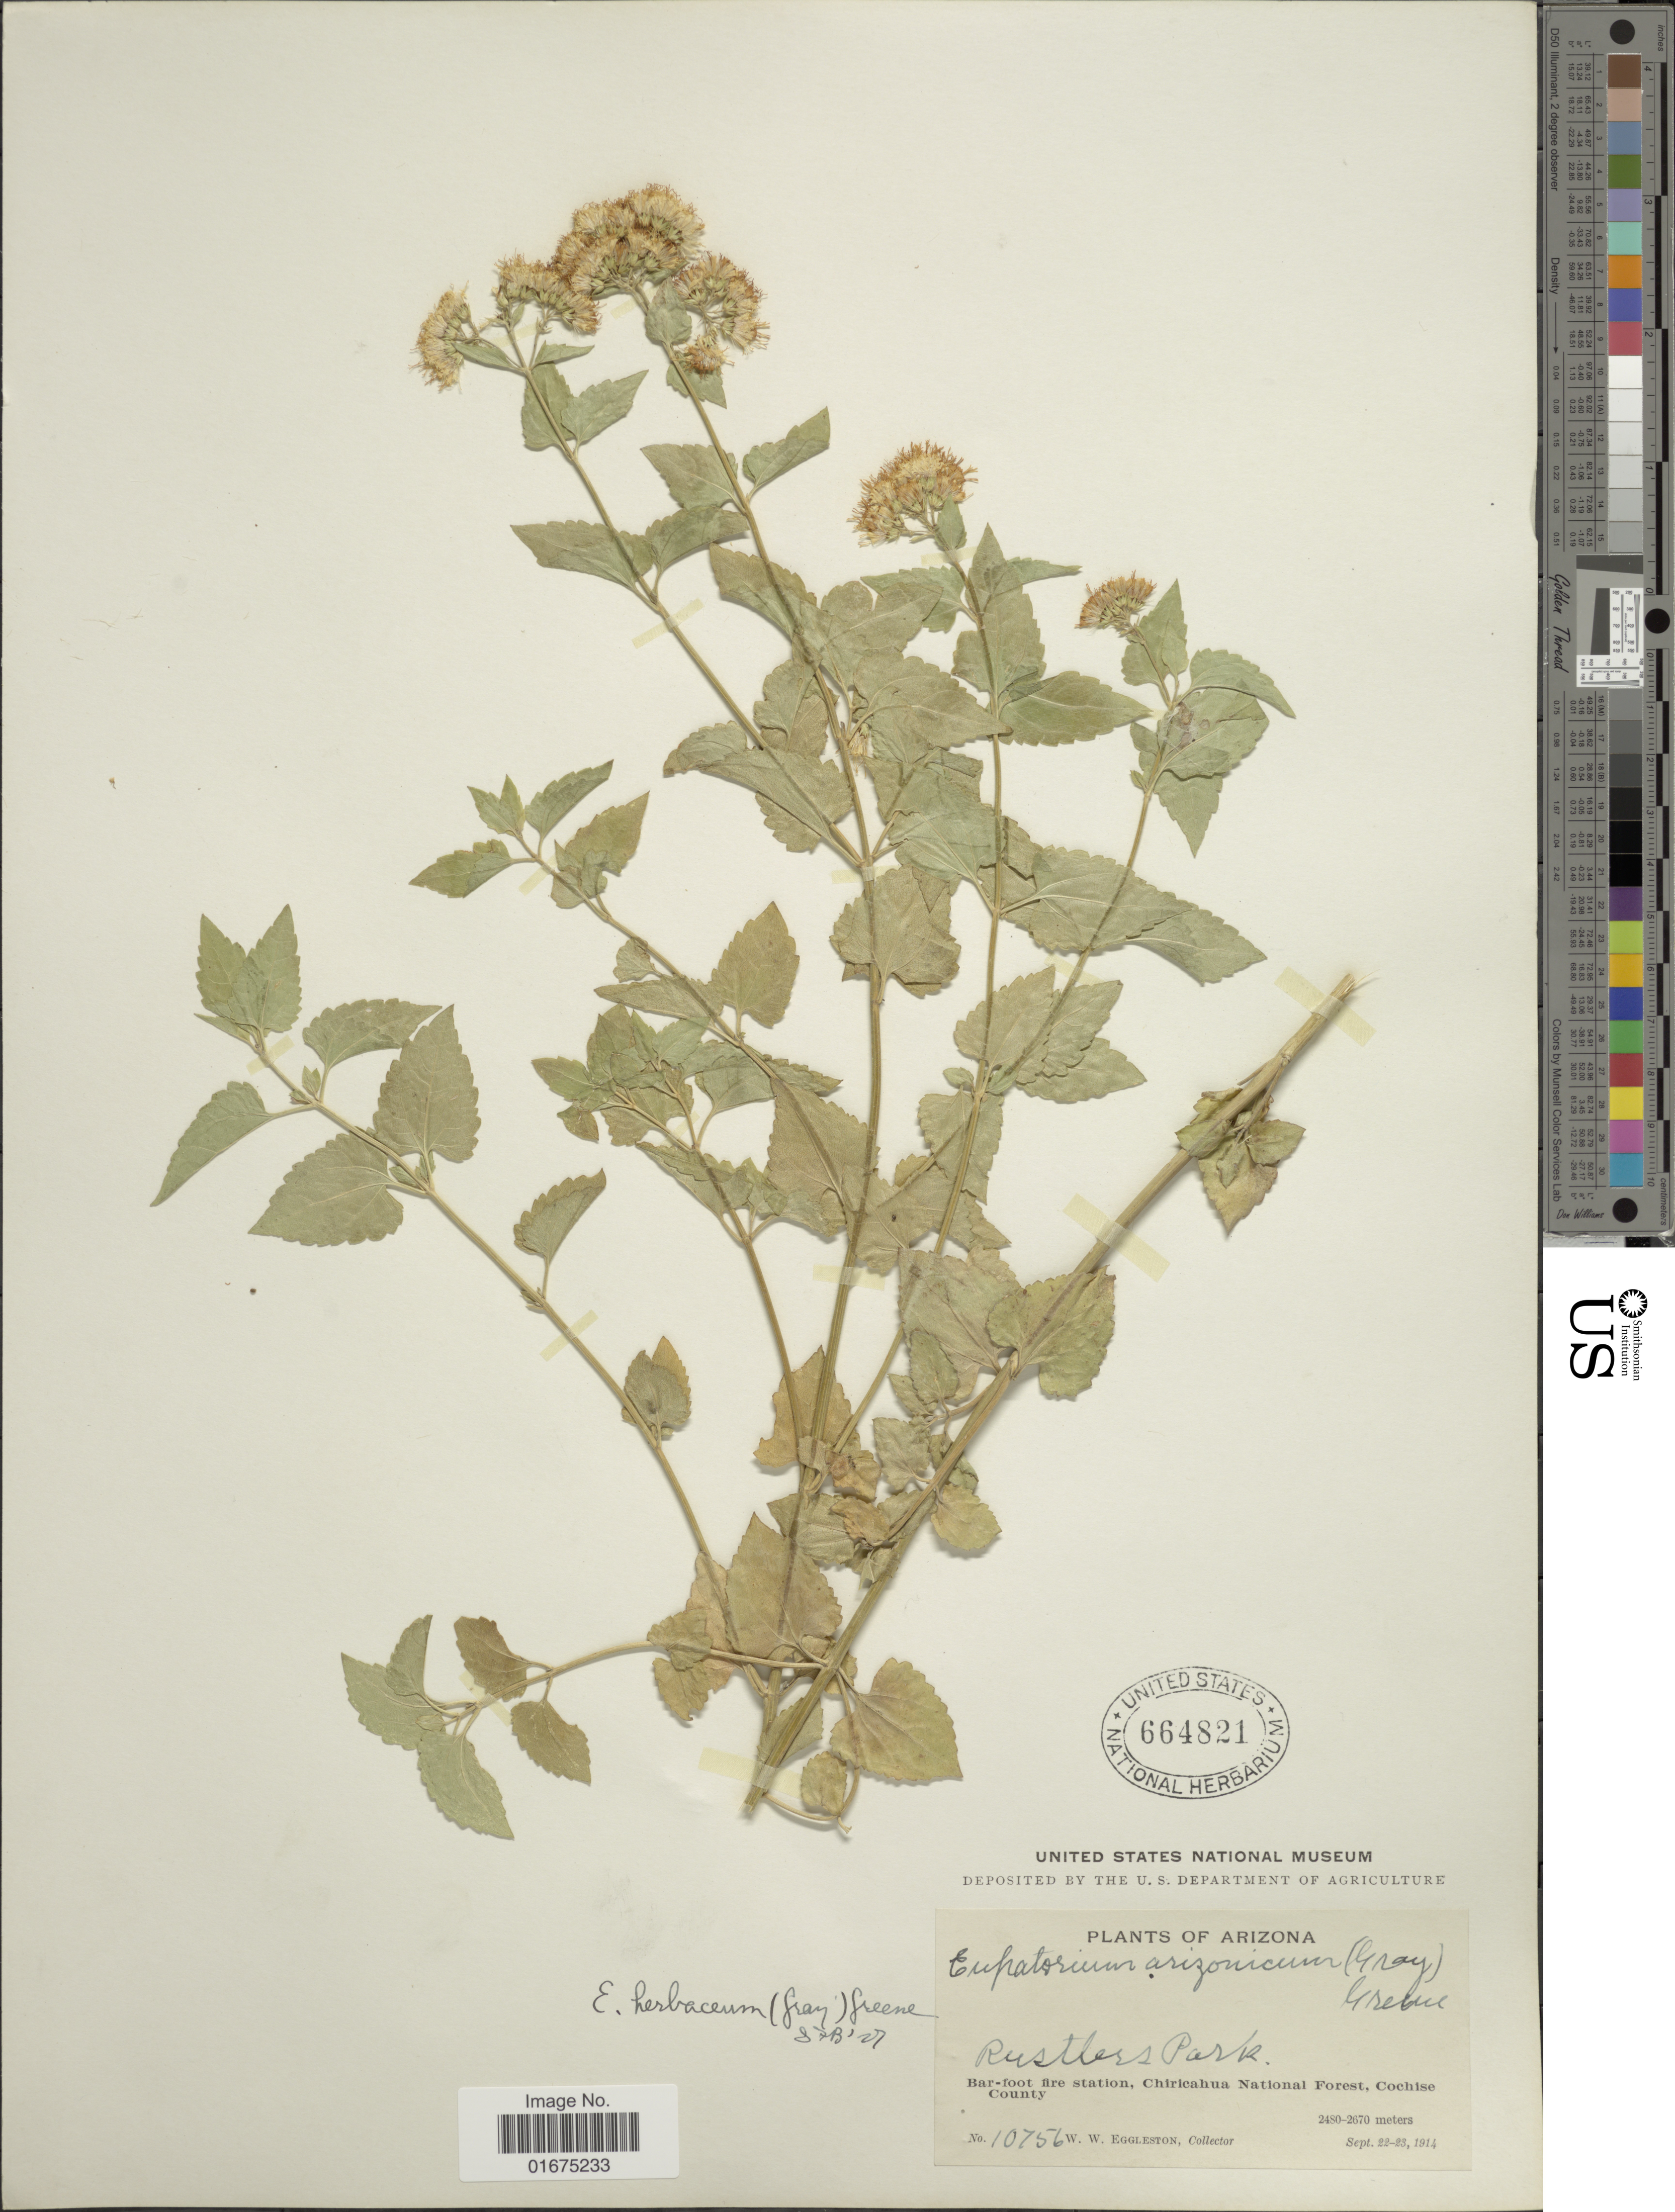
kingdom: Plantae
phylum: Tracheophyta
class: Magnoliopsida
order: Asterales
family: Asteraceae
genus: Ageratina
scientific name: Ageratina herbacea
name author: (A. Gray) R.M. King & H. Rob.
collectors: W. W. Eggleston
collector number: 10756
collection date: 1914-09-22/1914-09-23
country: United States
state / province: Arizona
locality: Rustlers Park, Bar-foot fire station, Chiricahua National Park, Cochise County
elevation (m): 2480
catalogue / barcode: US 664821